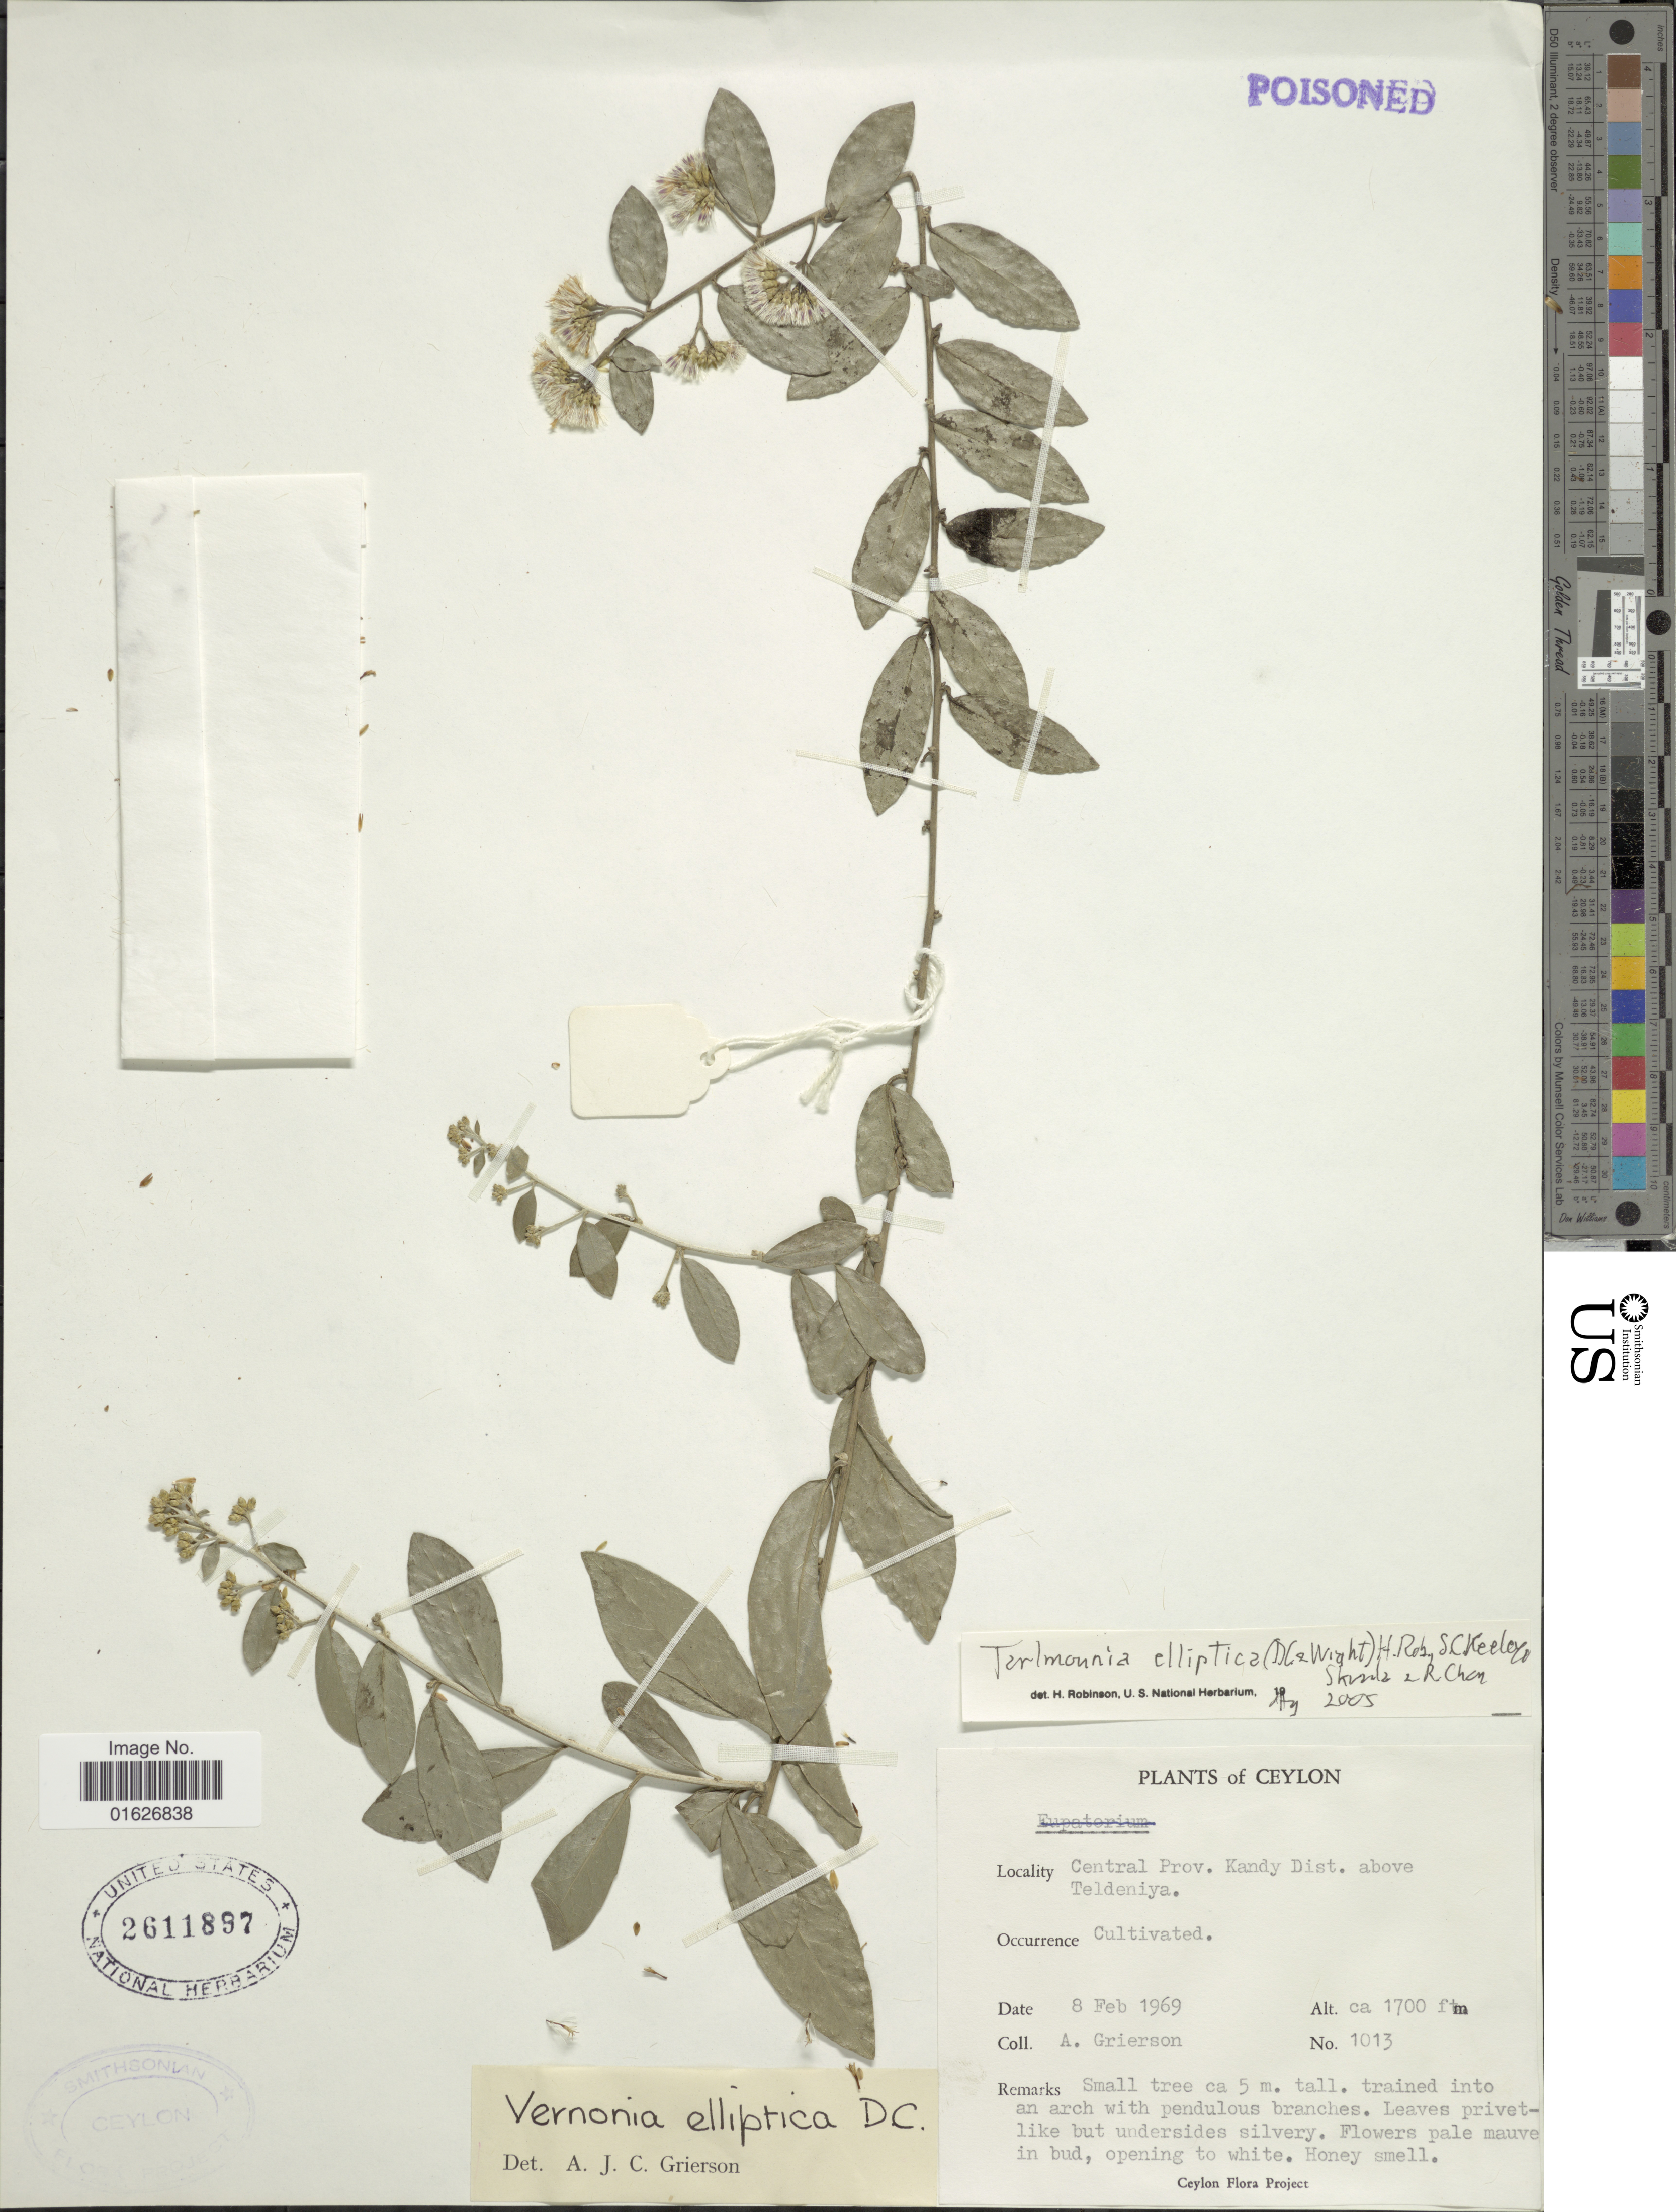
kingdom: Plantae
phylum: Tracheophyta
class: Magnoliopsida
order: Asterales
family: Asteraceae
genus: Tarlmounia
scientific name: Tarlmounia elliptica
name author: (DC.) H. Rob. et al.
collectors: A. Grierson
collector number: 1013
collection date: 1969-02-08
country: Sri Lanka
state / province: Central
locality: Ceylon, Kandy Dist. above Teldeniya.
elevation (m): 1700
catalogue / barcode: US 2611897